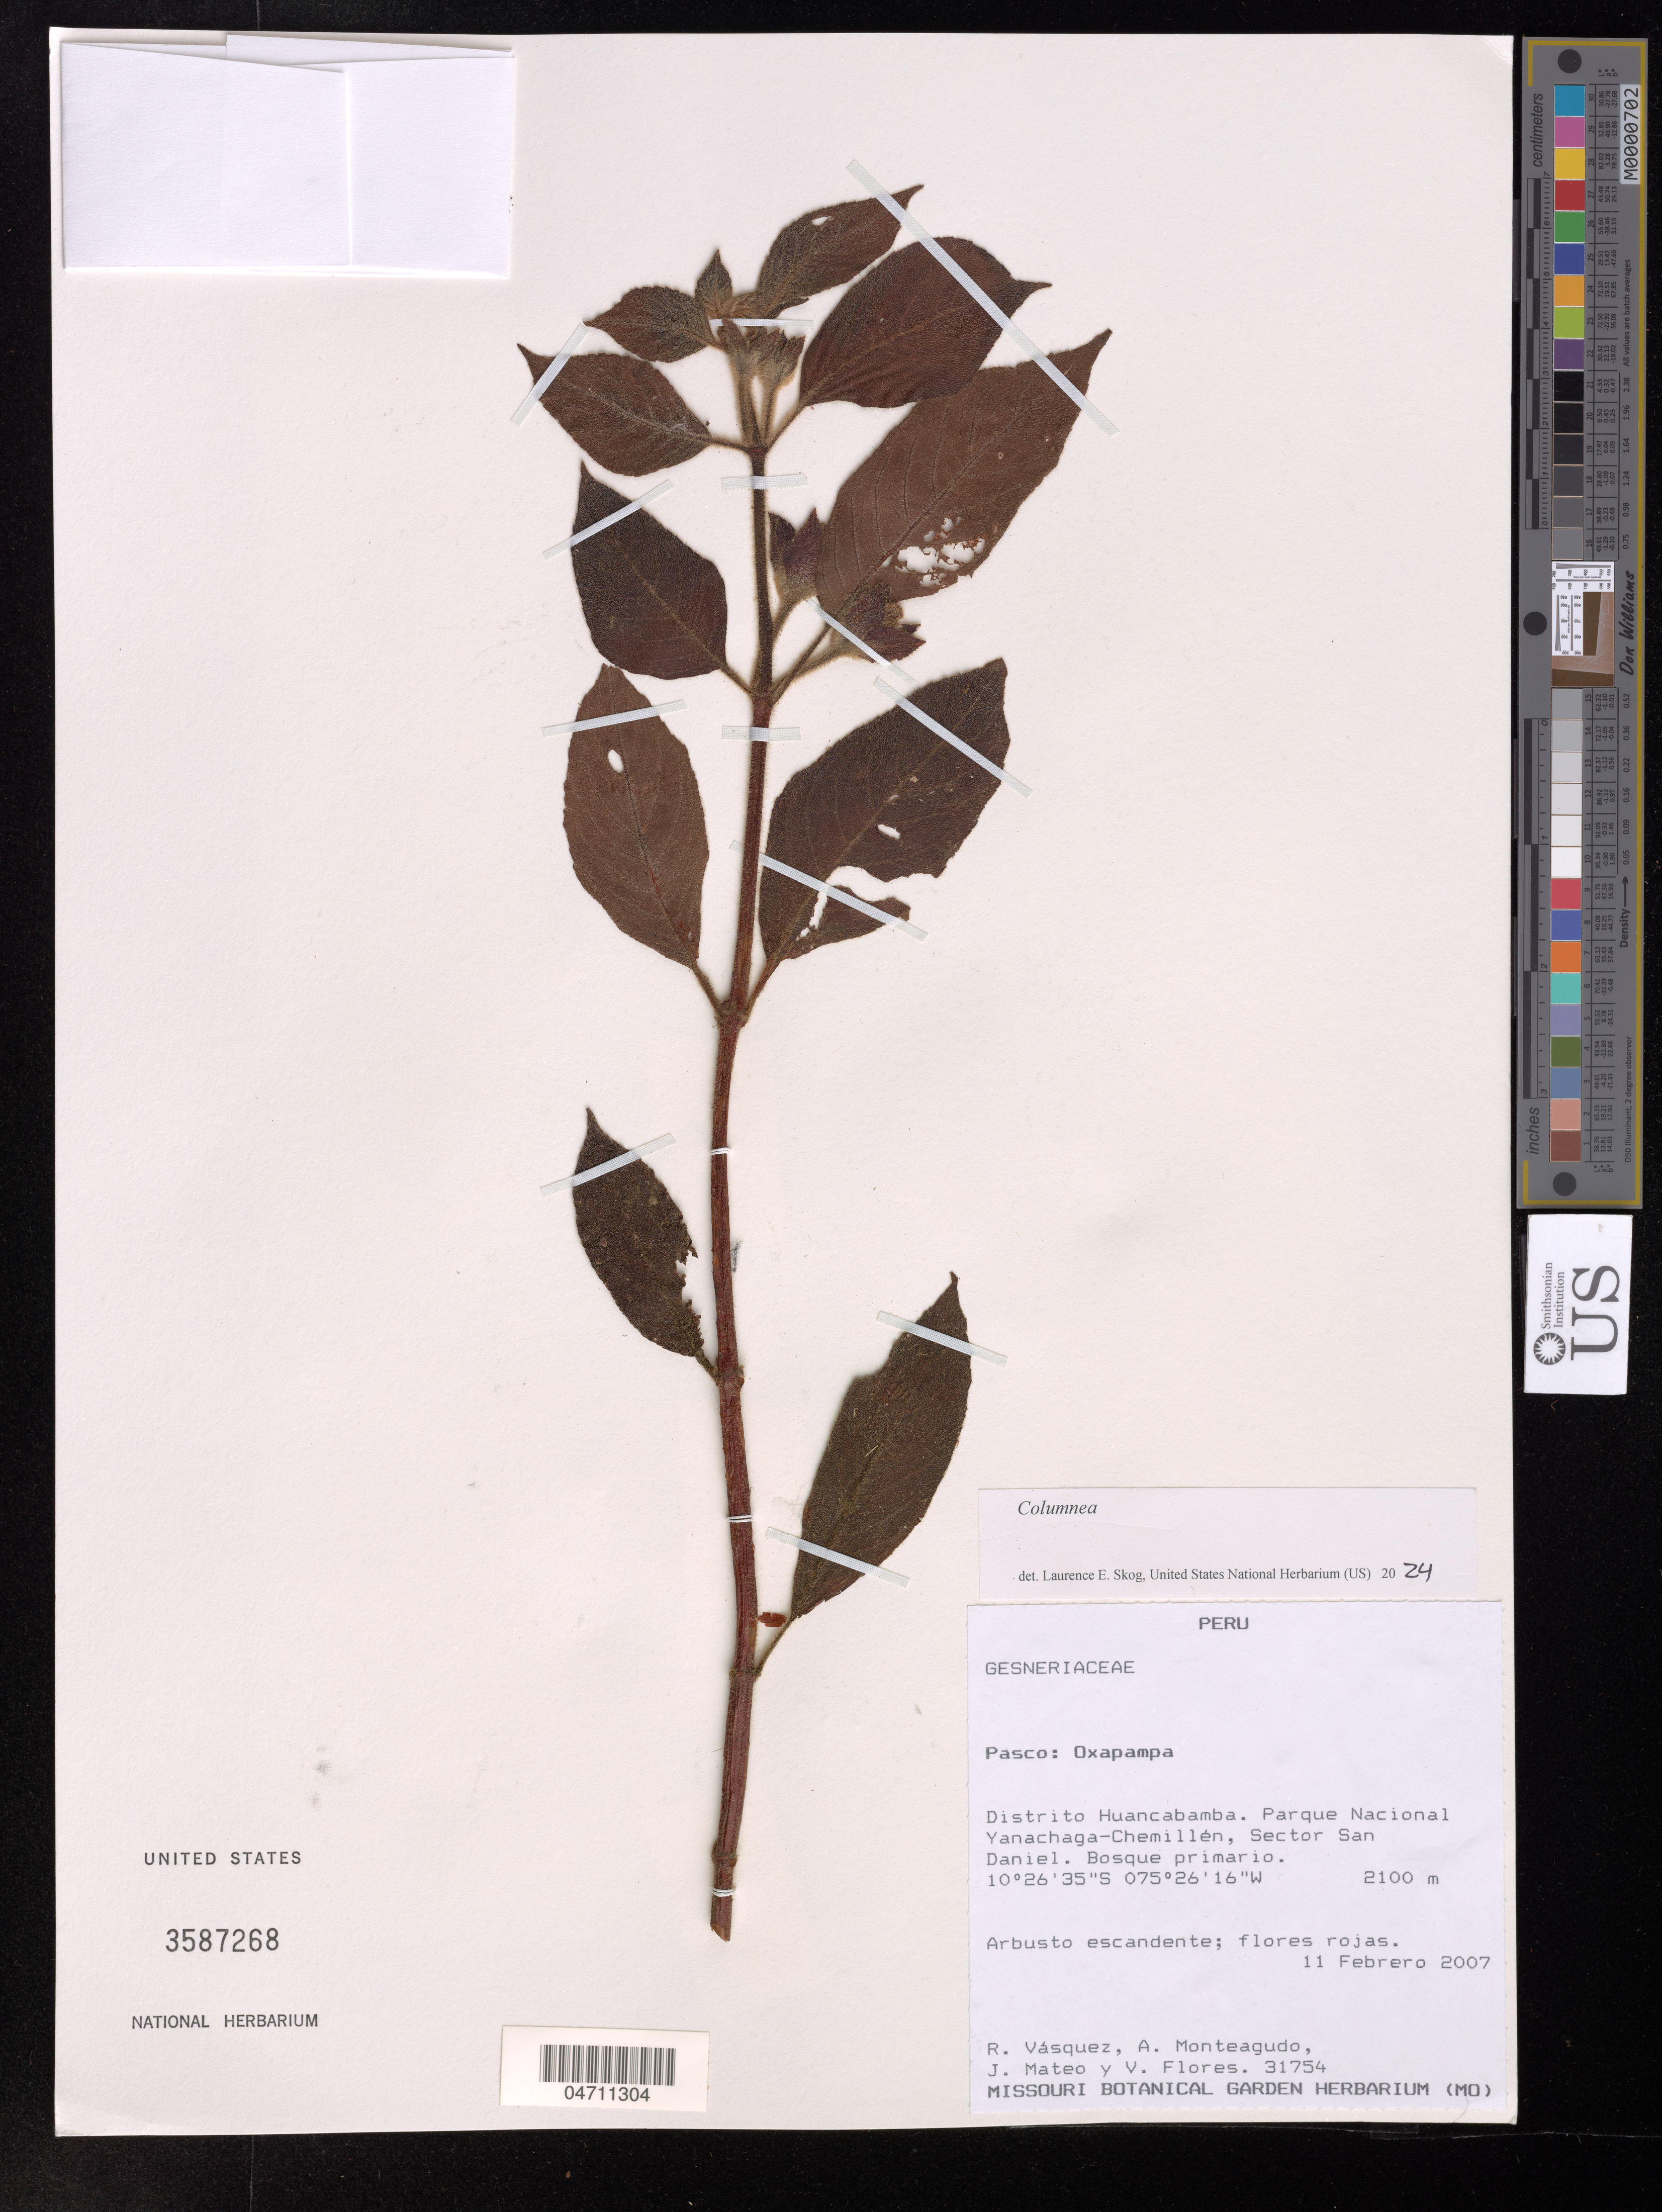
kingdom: Plantae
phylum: Tracheophyta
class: Magnoliopsida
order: Lamiales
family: Gesneriaceae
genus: Columnea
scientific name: Columnea peruviana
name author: Zahlbr.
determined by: Skog, Laurence E.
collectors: R. Vásquez, A. Monteagudo, J. Mateo & V. Flores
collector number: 31754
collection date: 2007-02-11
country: Peru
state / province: Pasco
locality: Oxapampa. Distrito Huancabamba. Parque Nacional Yanachaga-Chemillén, Sector San Daniel.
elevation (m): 2100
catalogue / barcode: US 3587268